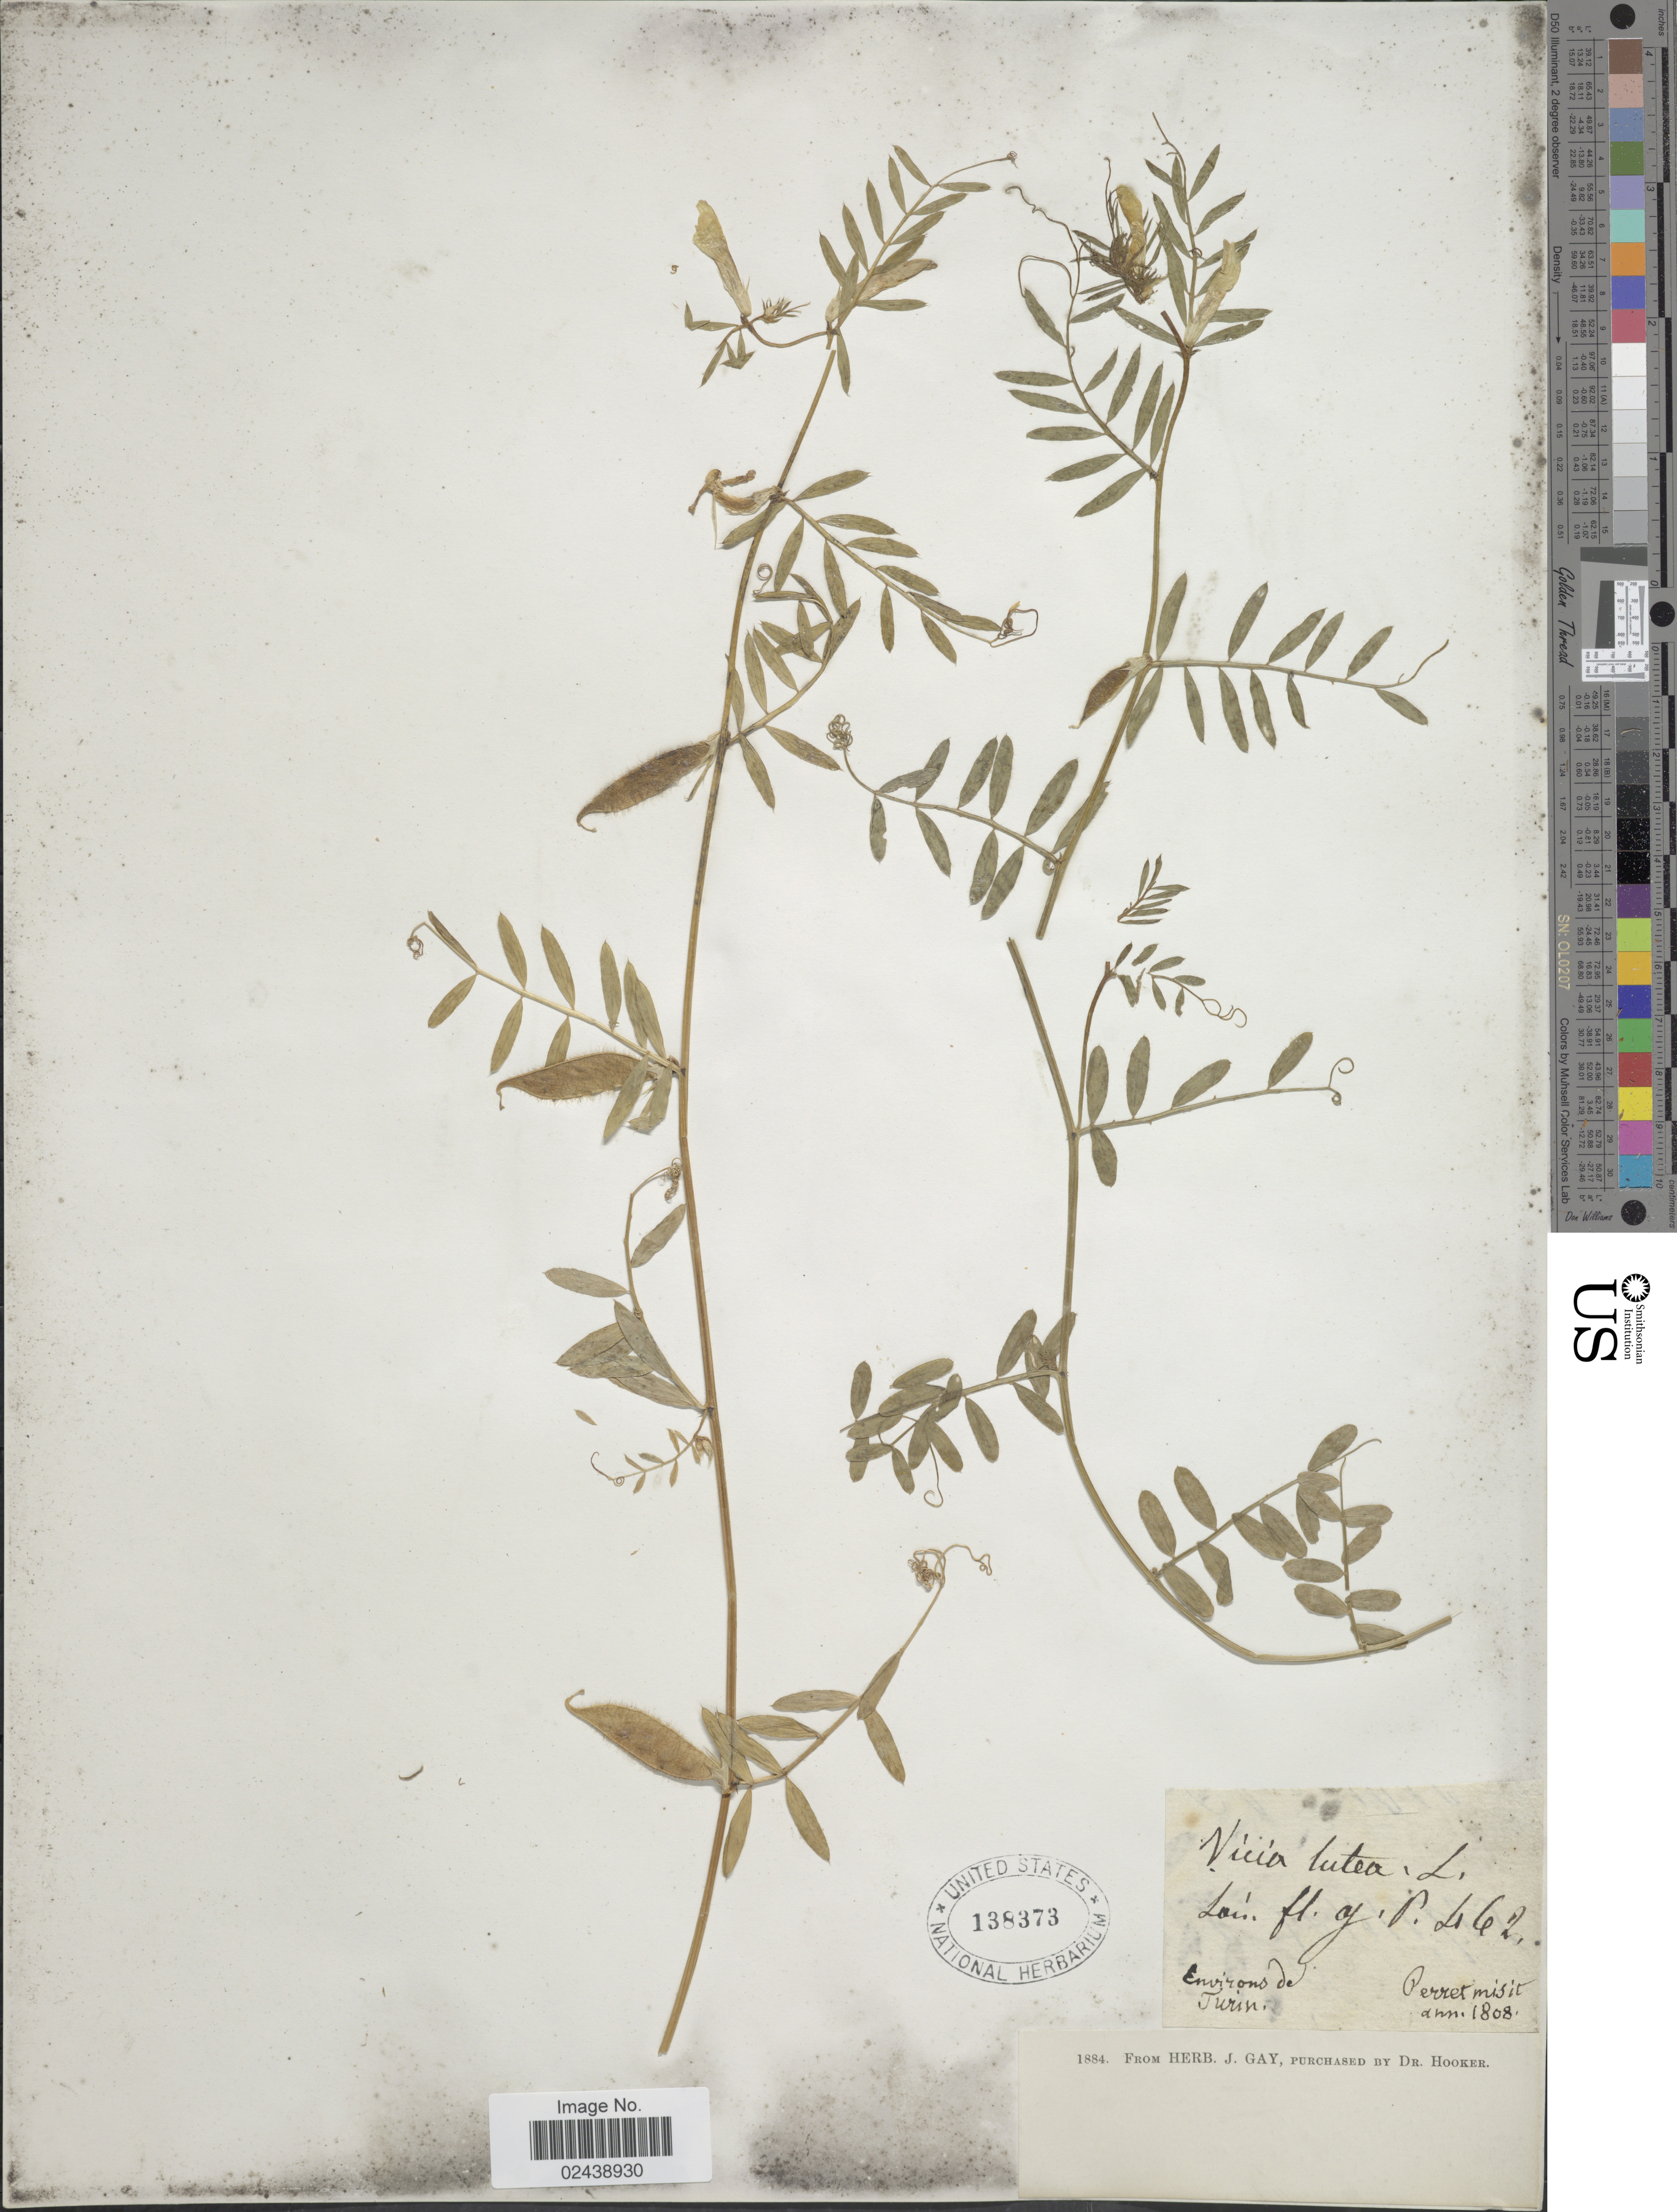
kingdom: Plantae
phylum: Tracheophyta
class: Magnoliopsida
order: Fabales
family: Fabaceae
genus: Vicia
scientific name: Vicia lutea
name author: L.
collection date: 1808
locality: Environs de Turin [interpreted]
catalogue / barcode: US 138373